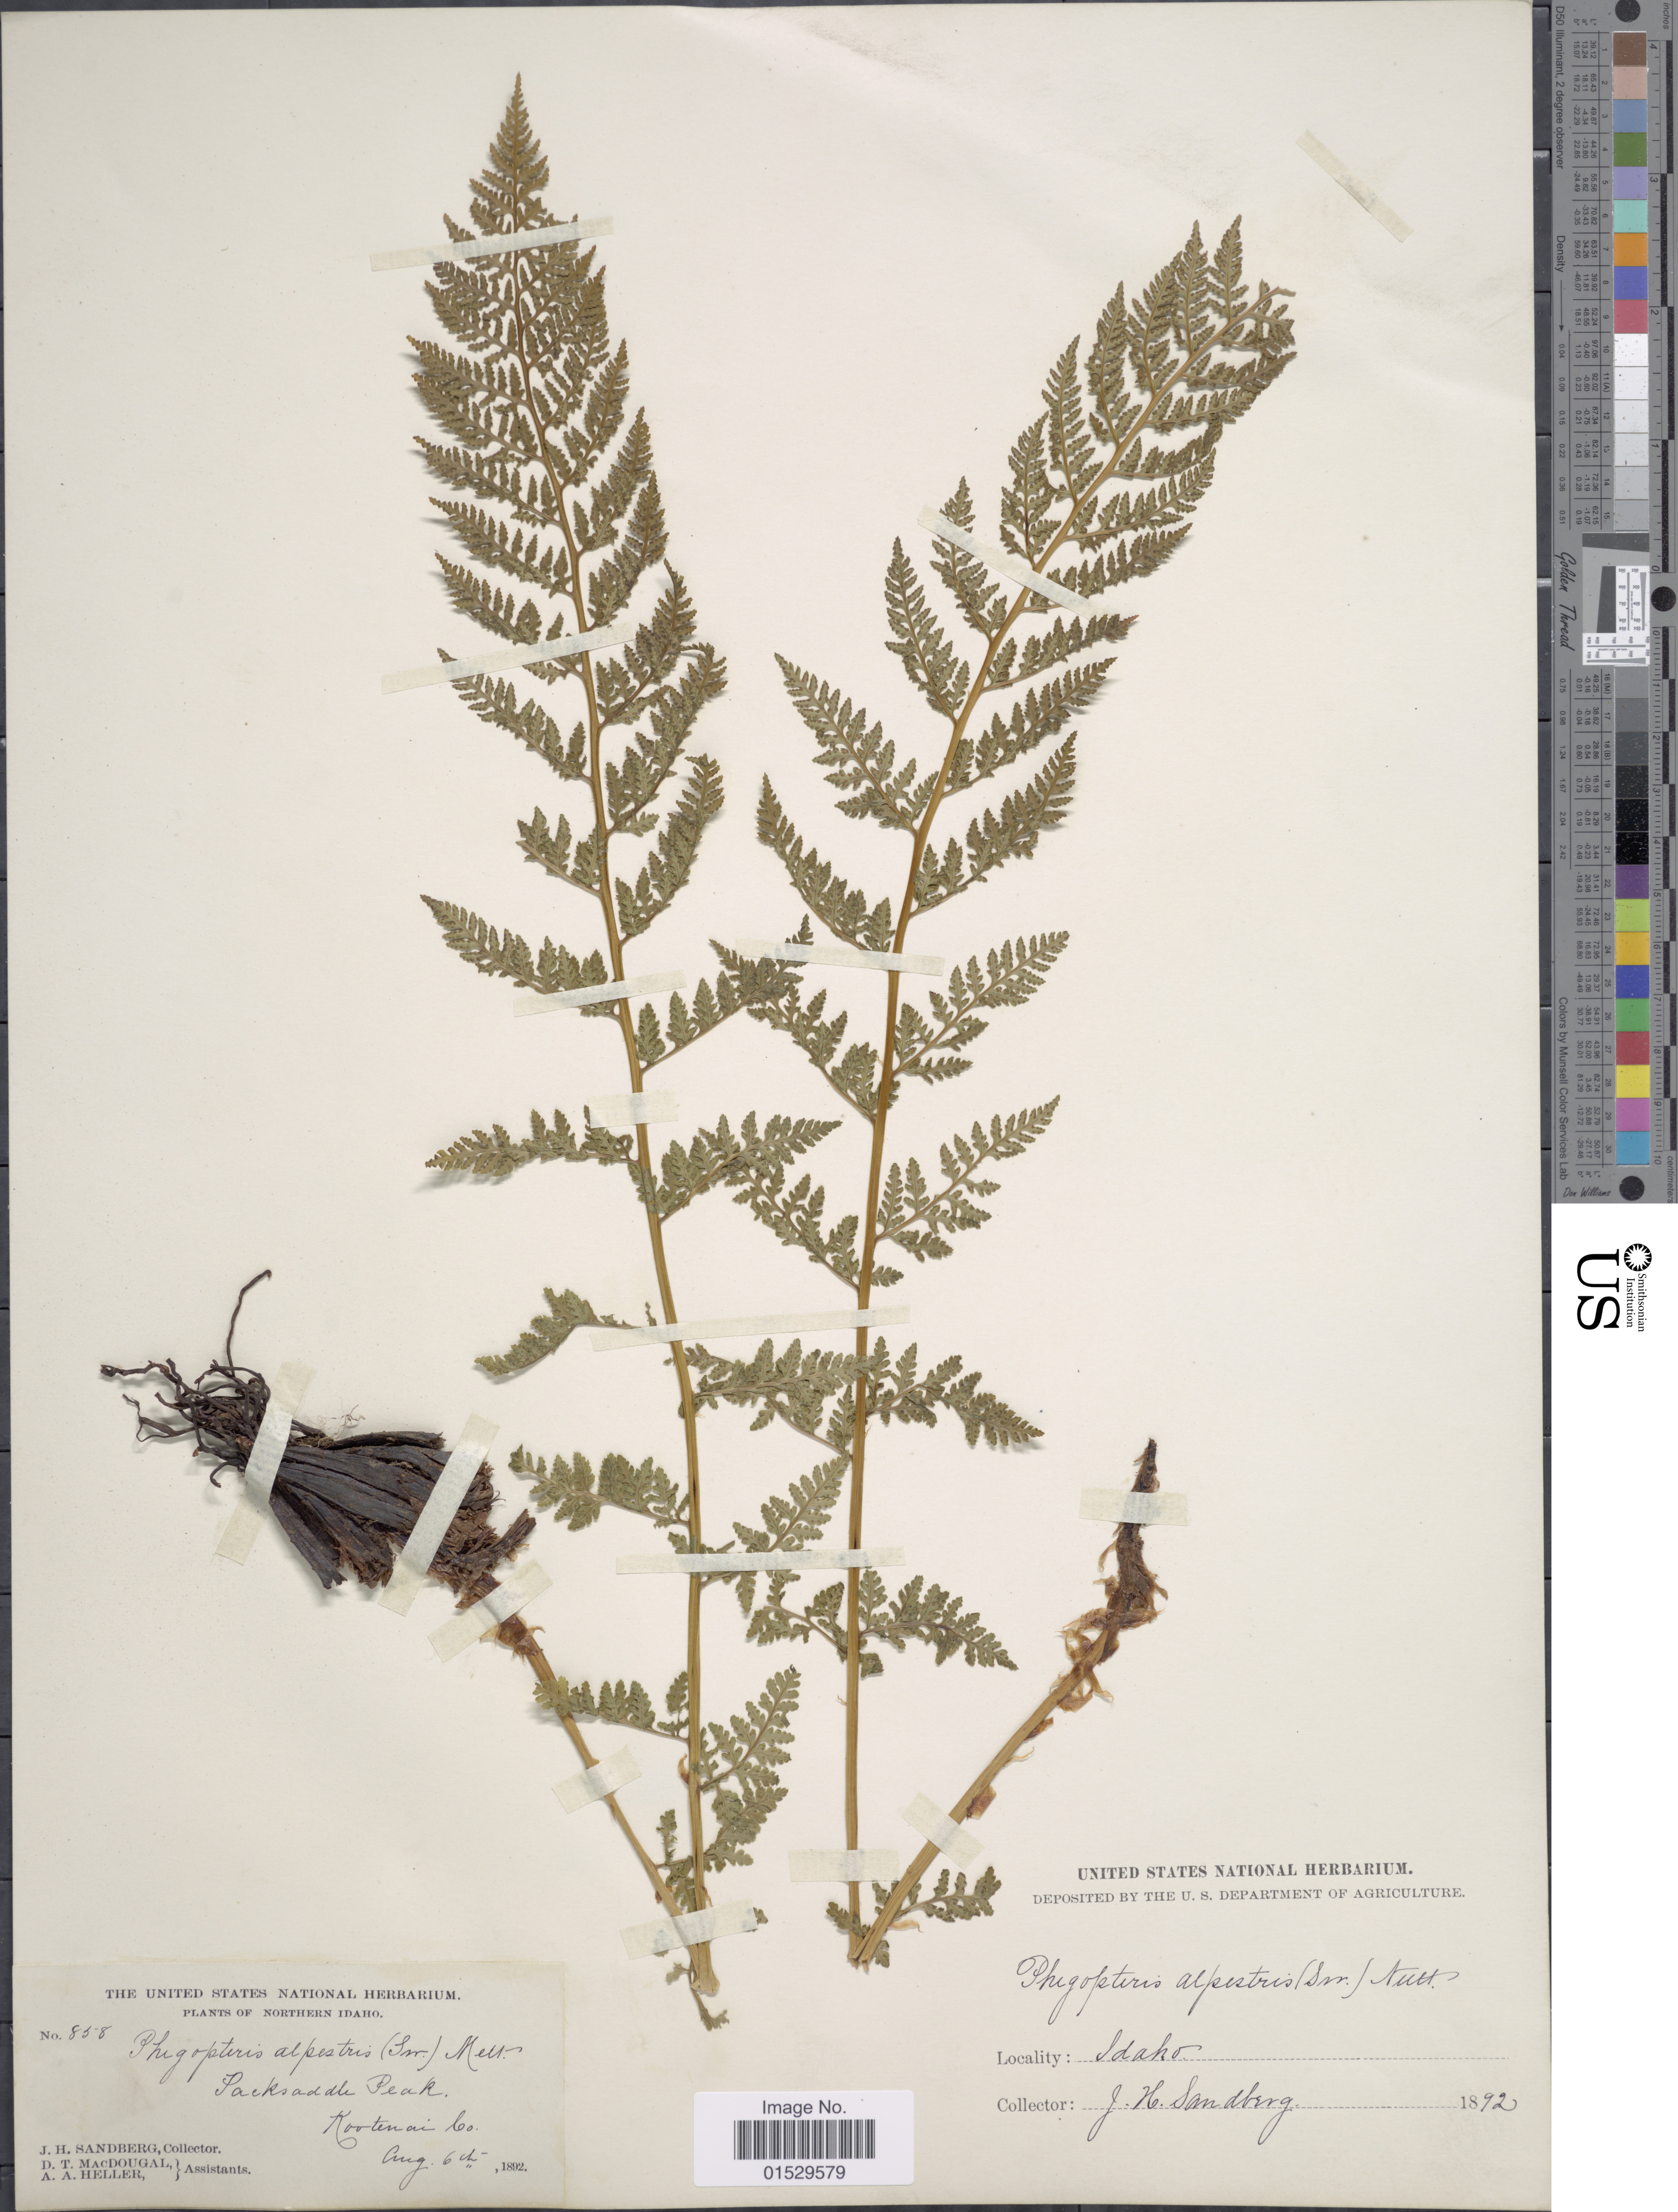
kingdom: Plantae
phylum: Tracheophyta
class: Polypodiopsida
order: Polypodiales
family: Athyriaceae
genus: Athyrium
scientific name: Athyrium distentifolilum subsp. americanum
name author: (Butters) Hultén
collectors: J. H. Sandberg, D. T. MacDougal & A. A. Heller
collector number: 858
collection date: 1892-08-06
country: United States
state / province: Idaho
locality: Northern Idaho, Packsaddle Peak, Kootenai Co.